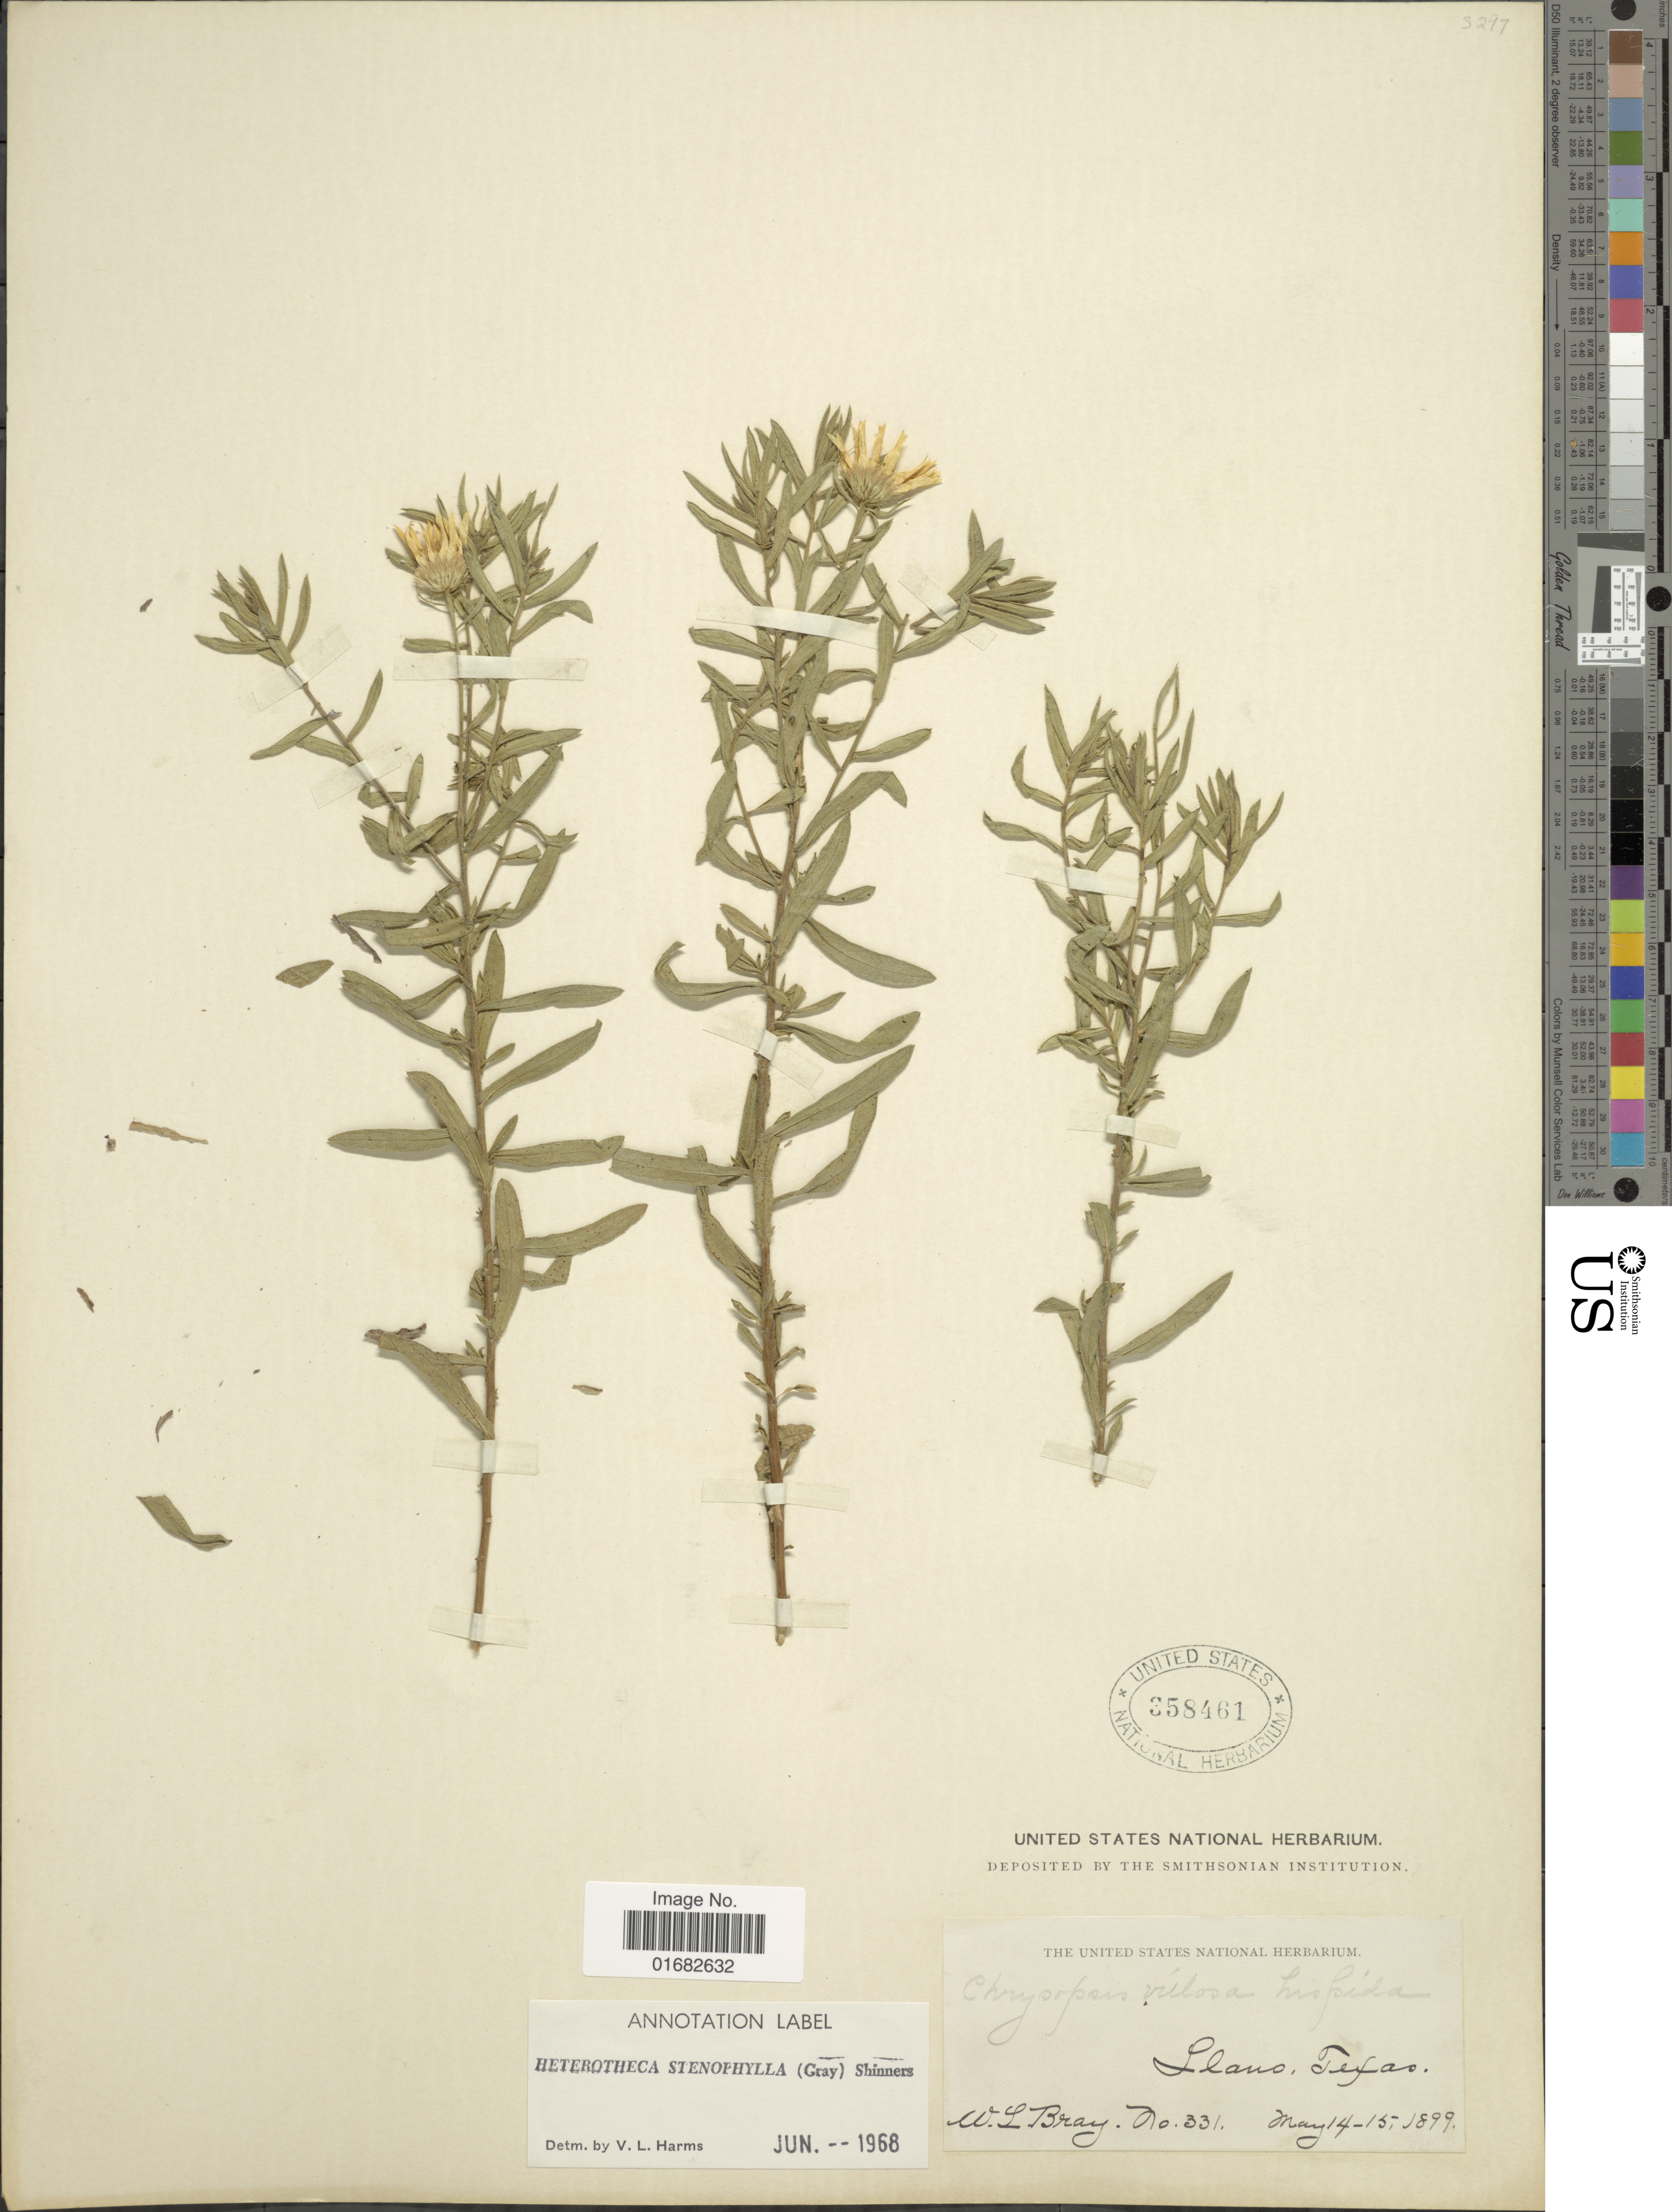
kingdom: Plantae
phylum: Tracheophyta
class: Magnoliopsida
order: Asterales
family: Asteraceae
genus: Heterotheca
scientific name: Heterotheca stenophylla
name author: (A. Gray) Shinners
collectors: W. L. Bray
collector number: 331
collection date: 1899-05-14/1899-05-15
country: United States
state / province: Texas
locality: Llano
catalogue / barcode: US 358461